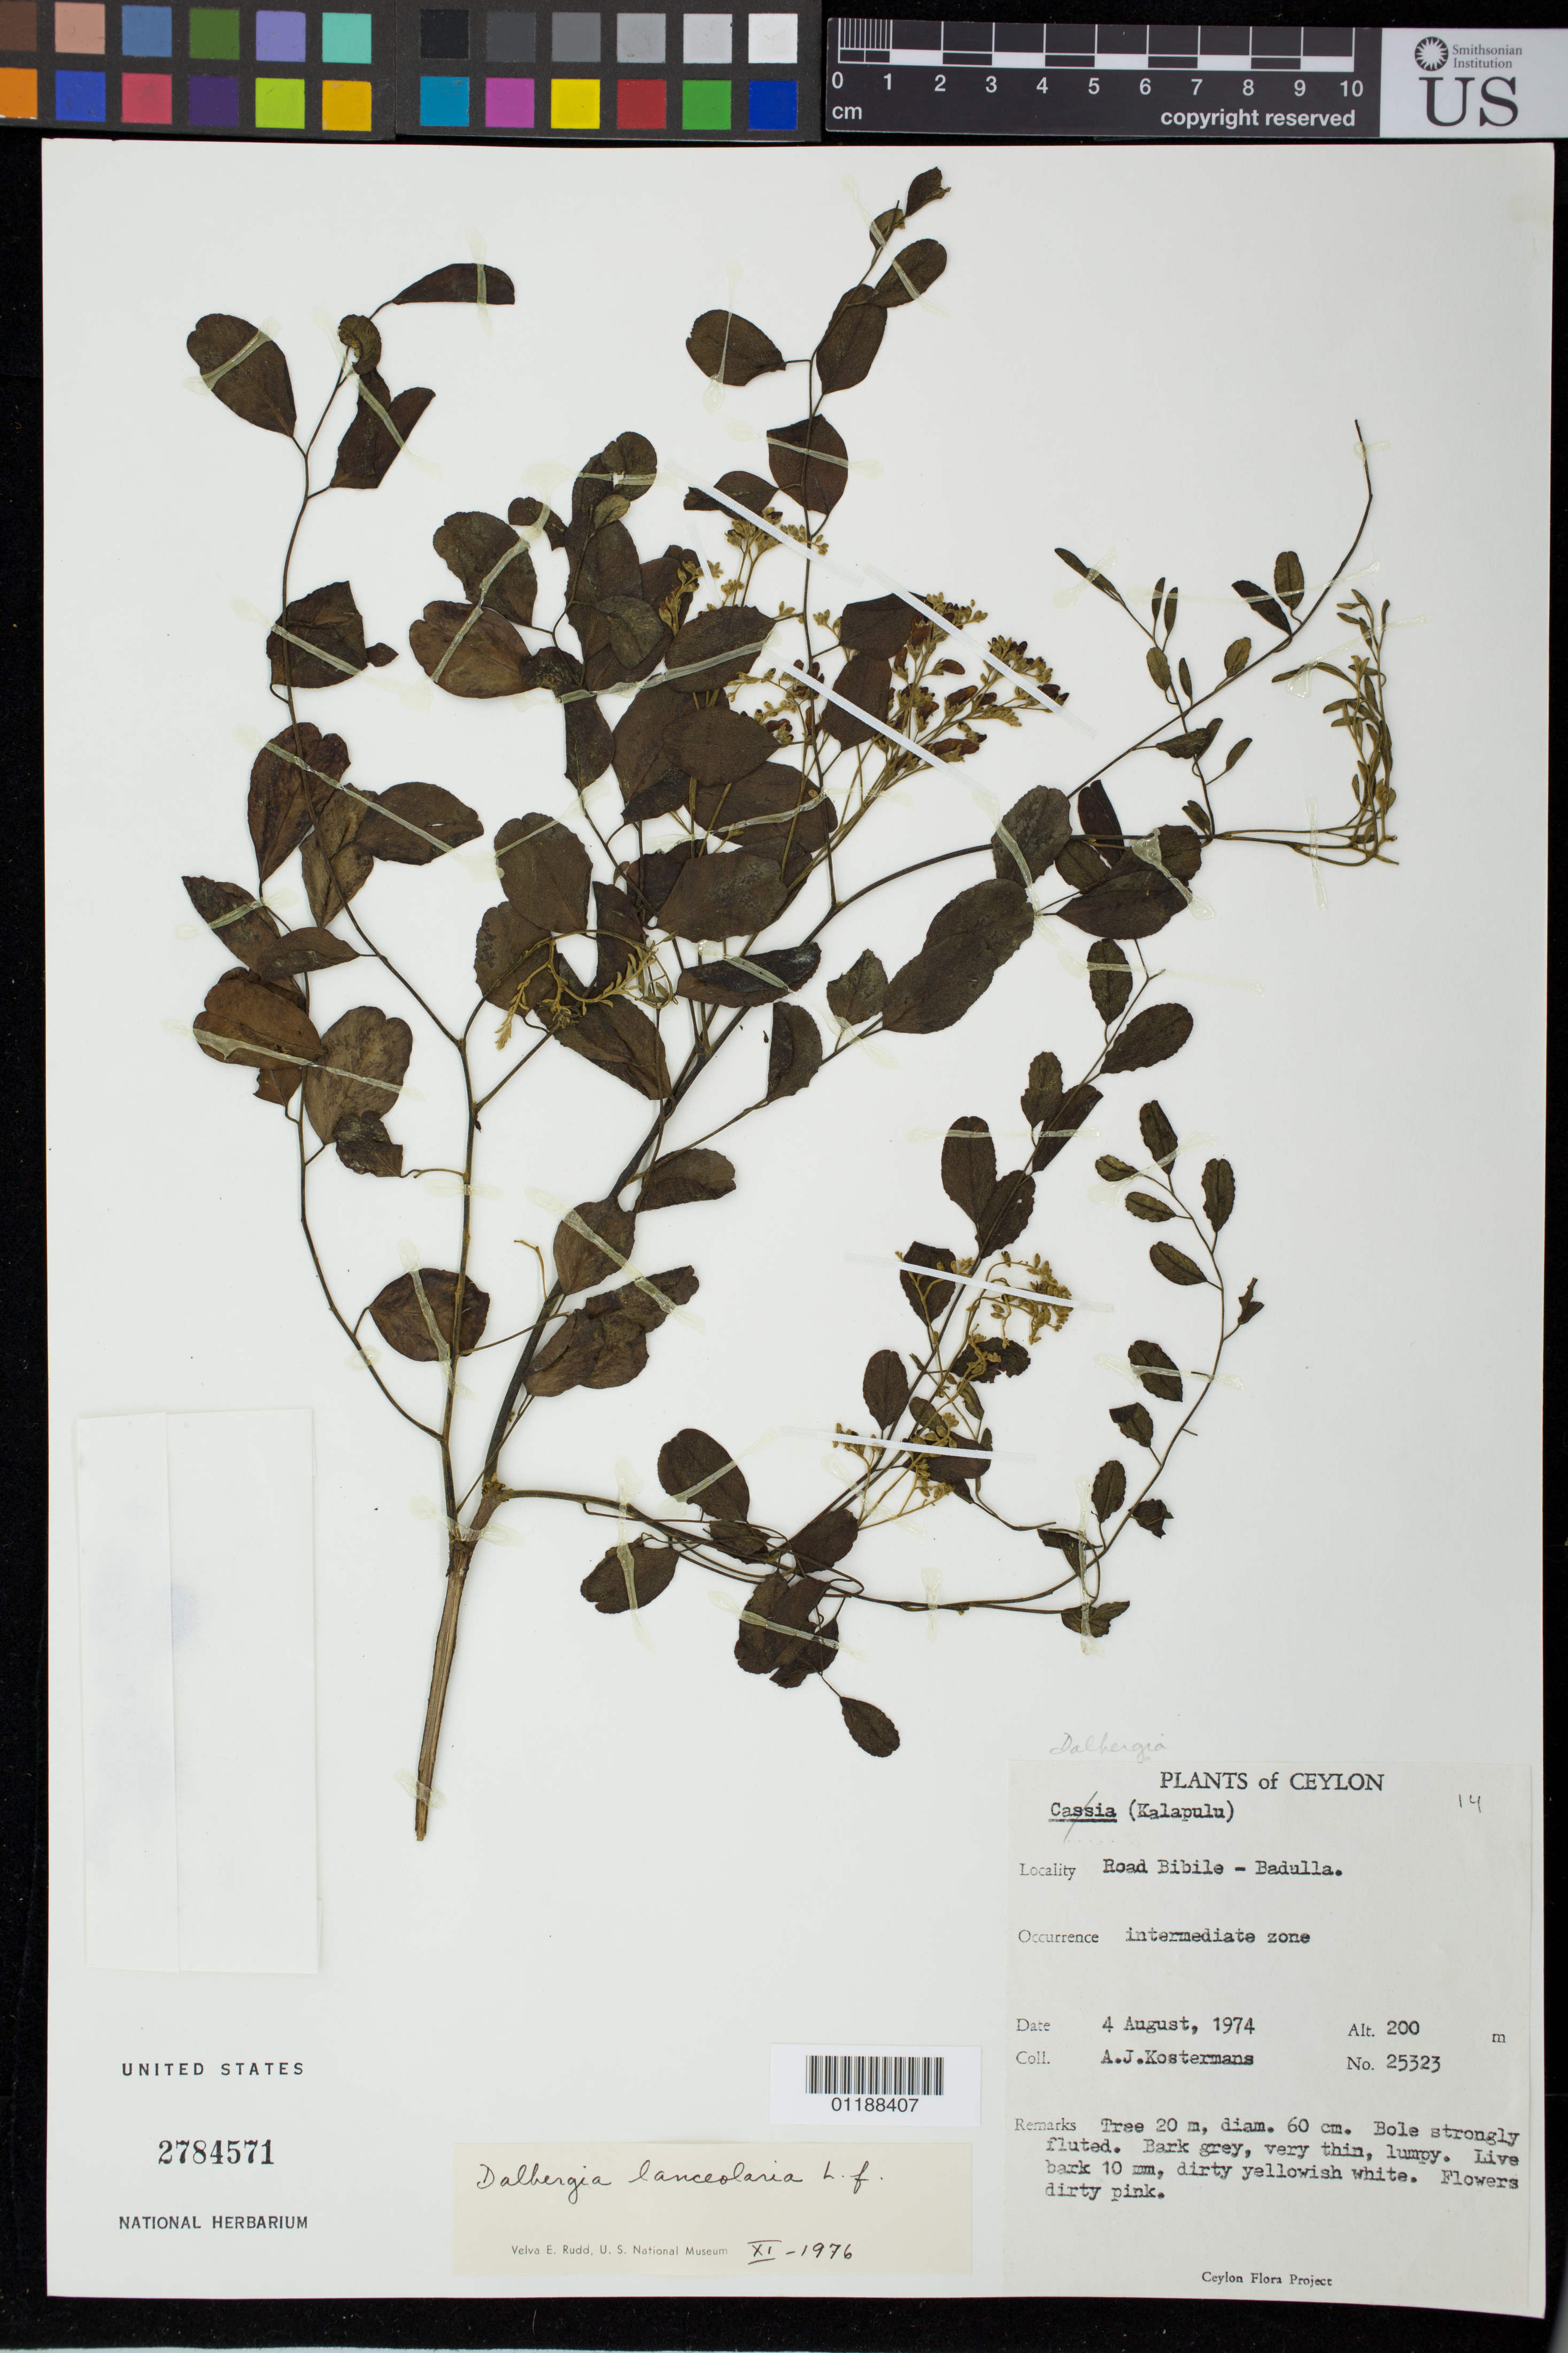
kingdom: Plantae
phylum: Tracheophyta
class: Magnoliopsida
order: Fabales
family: Fabaceae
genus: Dalbergia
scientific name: Dalbergia lanceolaria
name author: L. f.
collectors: A. J. G. Kostermans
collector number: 25323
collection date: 1974-08-04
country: Sri Lanka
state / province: Uva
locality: Road Bibile - Badulla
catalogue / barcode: US 2784571